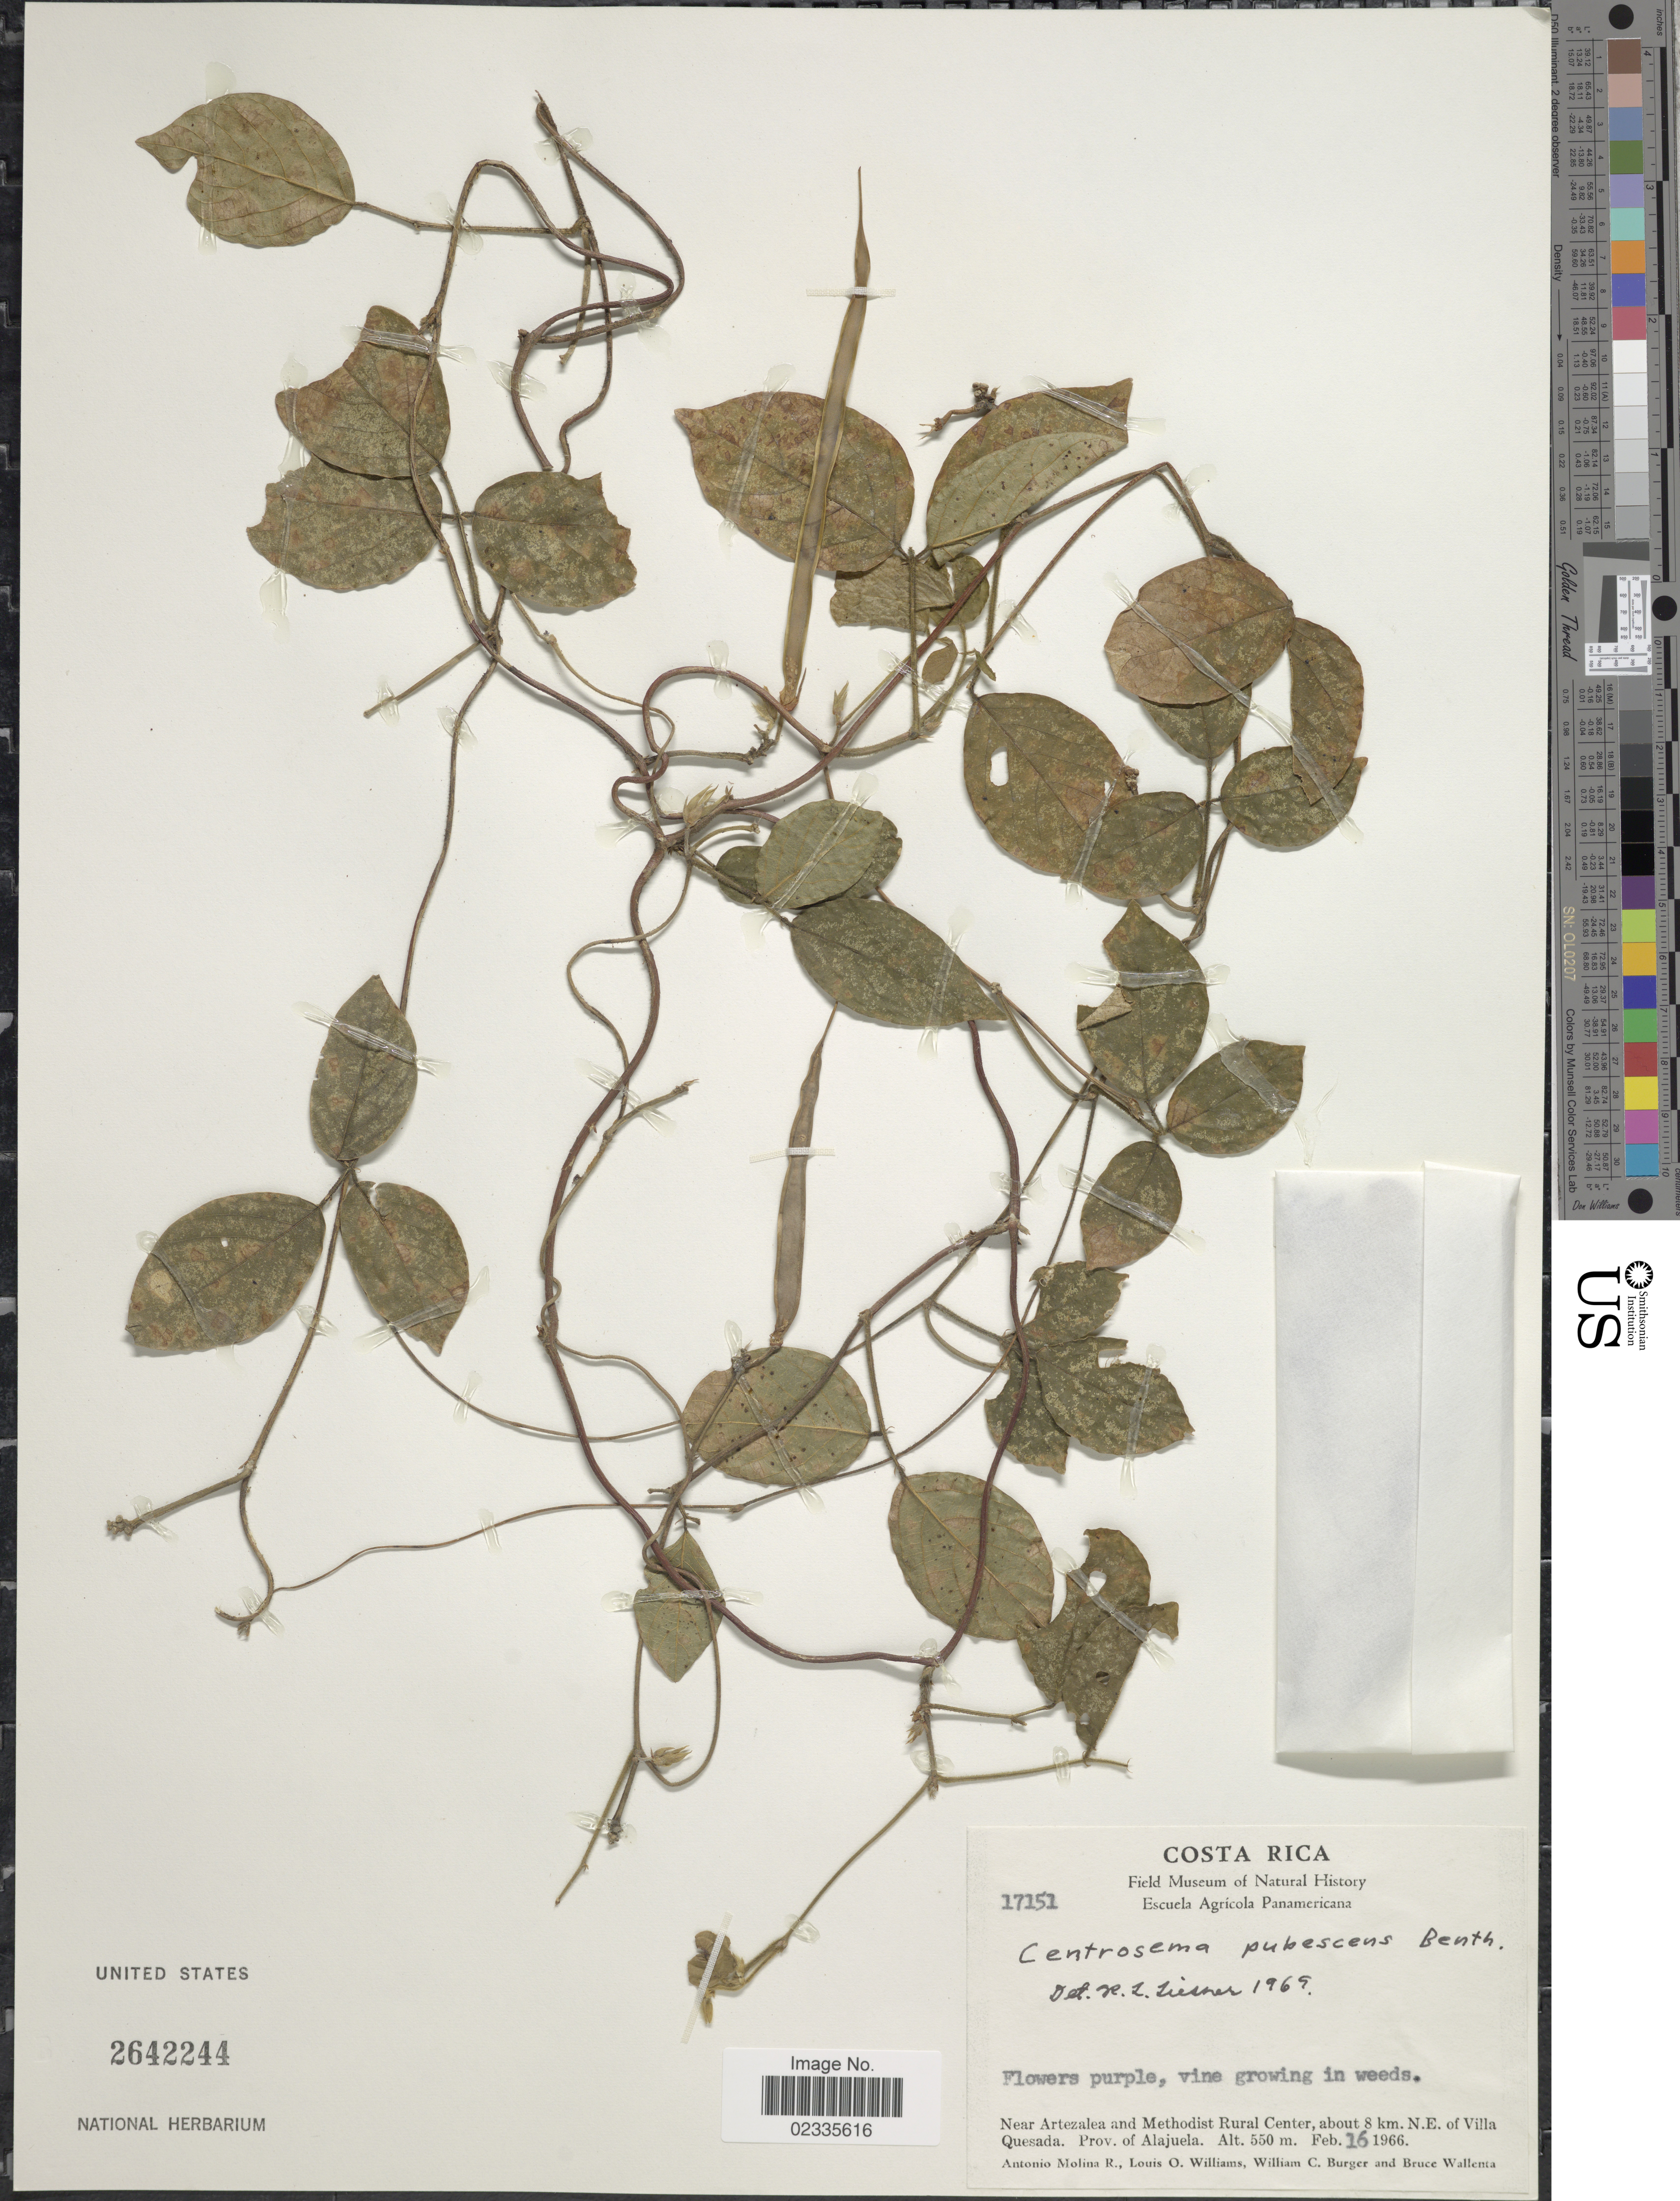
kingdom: Plantae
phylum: Tracheophyta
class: Magnoliopsida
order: Fabales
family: Fabaceae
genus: Centrosema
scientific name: Centrosema pubescens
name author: Benth.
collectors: A. Molina R., L. O. Williams, W. Burger & B. Wallenta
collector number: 17151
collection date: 1966-02-16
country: Costa Rica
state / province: Alajuela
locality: Near Artezalea and Methodist Rural Center, about 8 km. N.E. of Villa Quesada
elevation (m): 550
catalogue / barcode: US 2642244